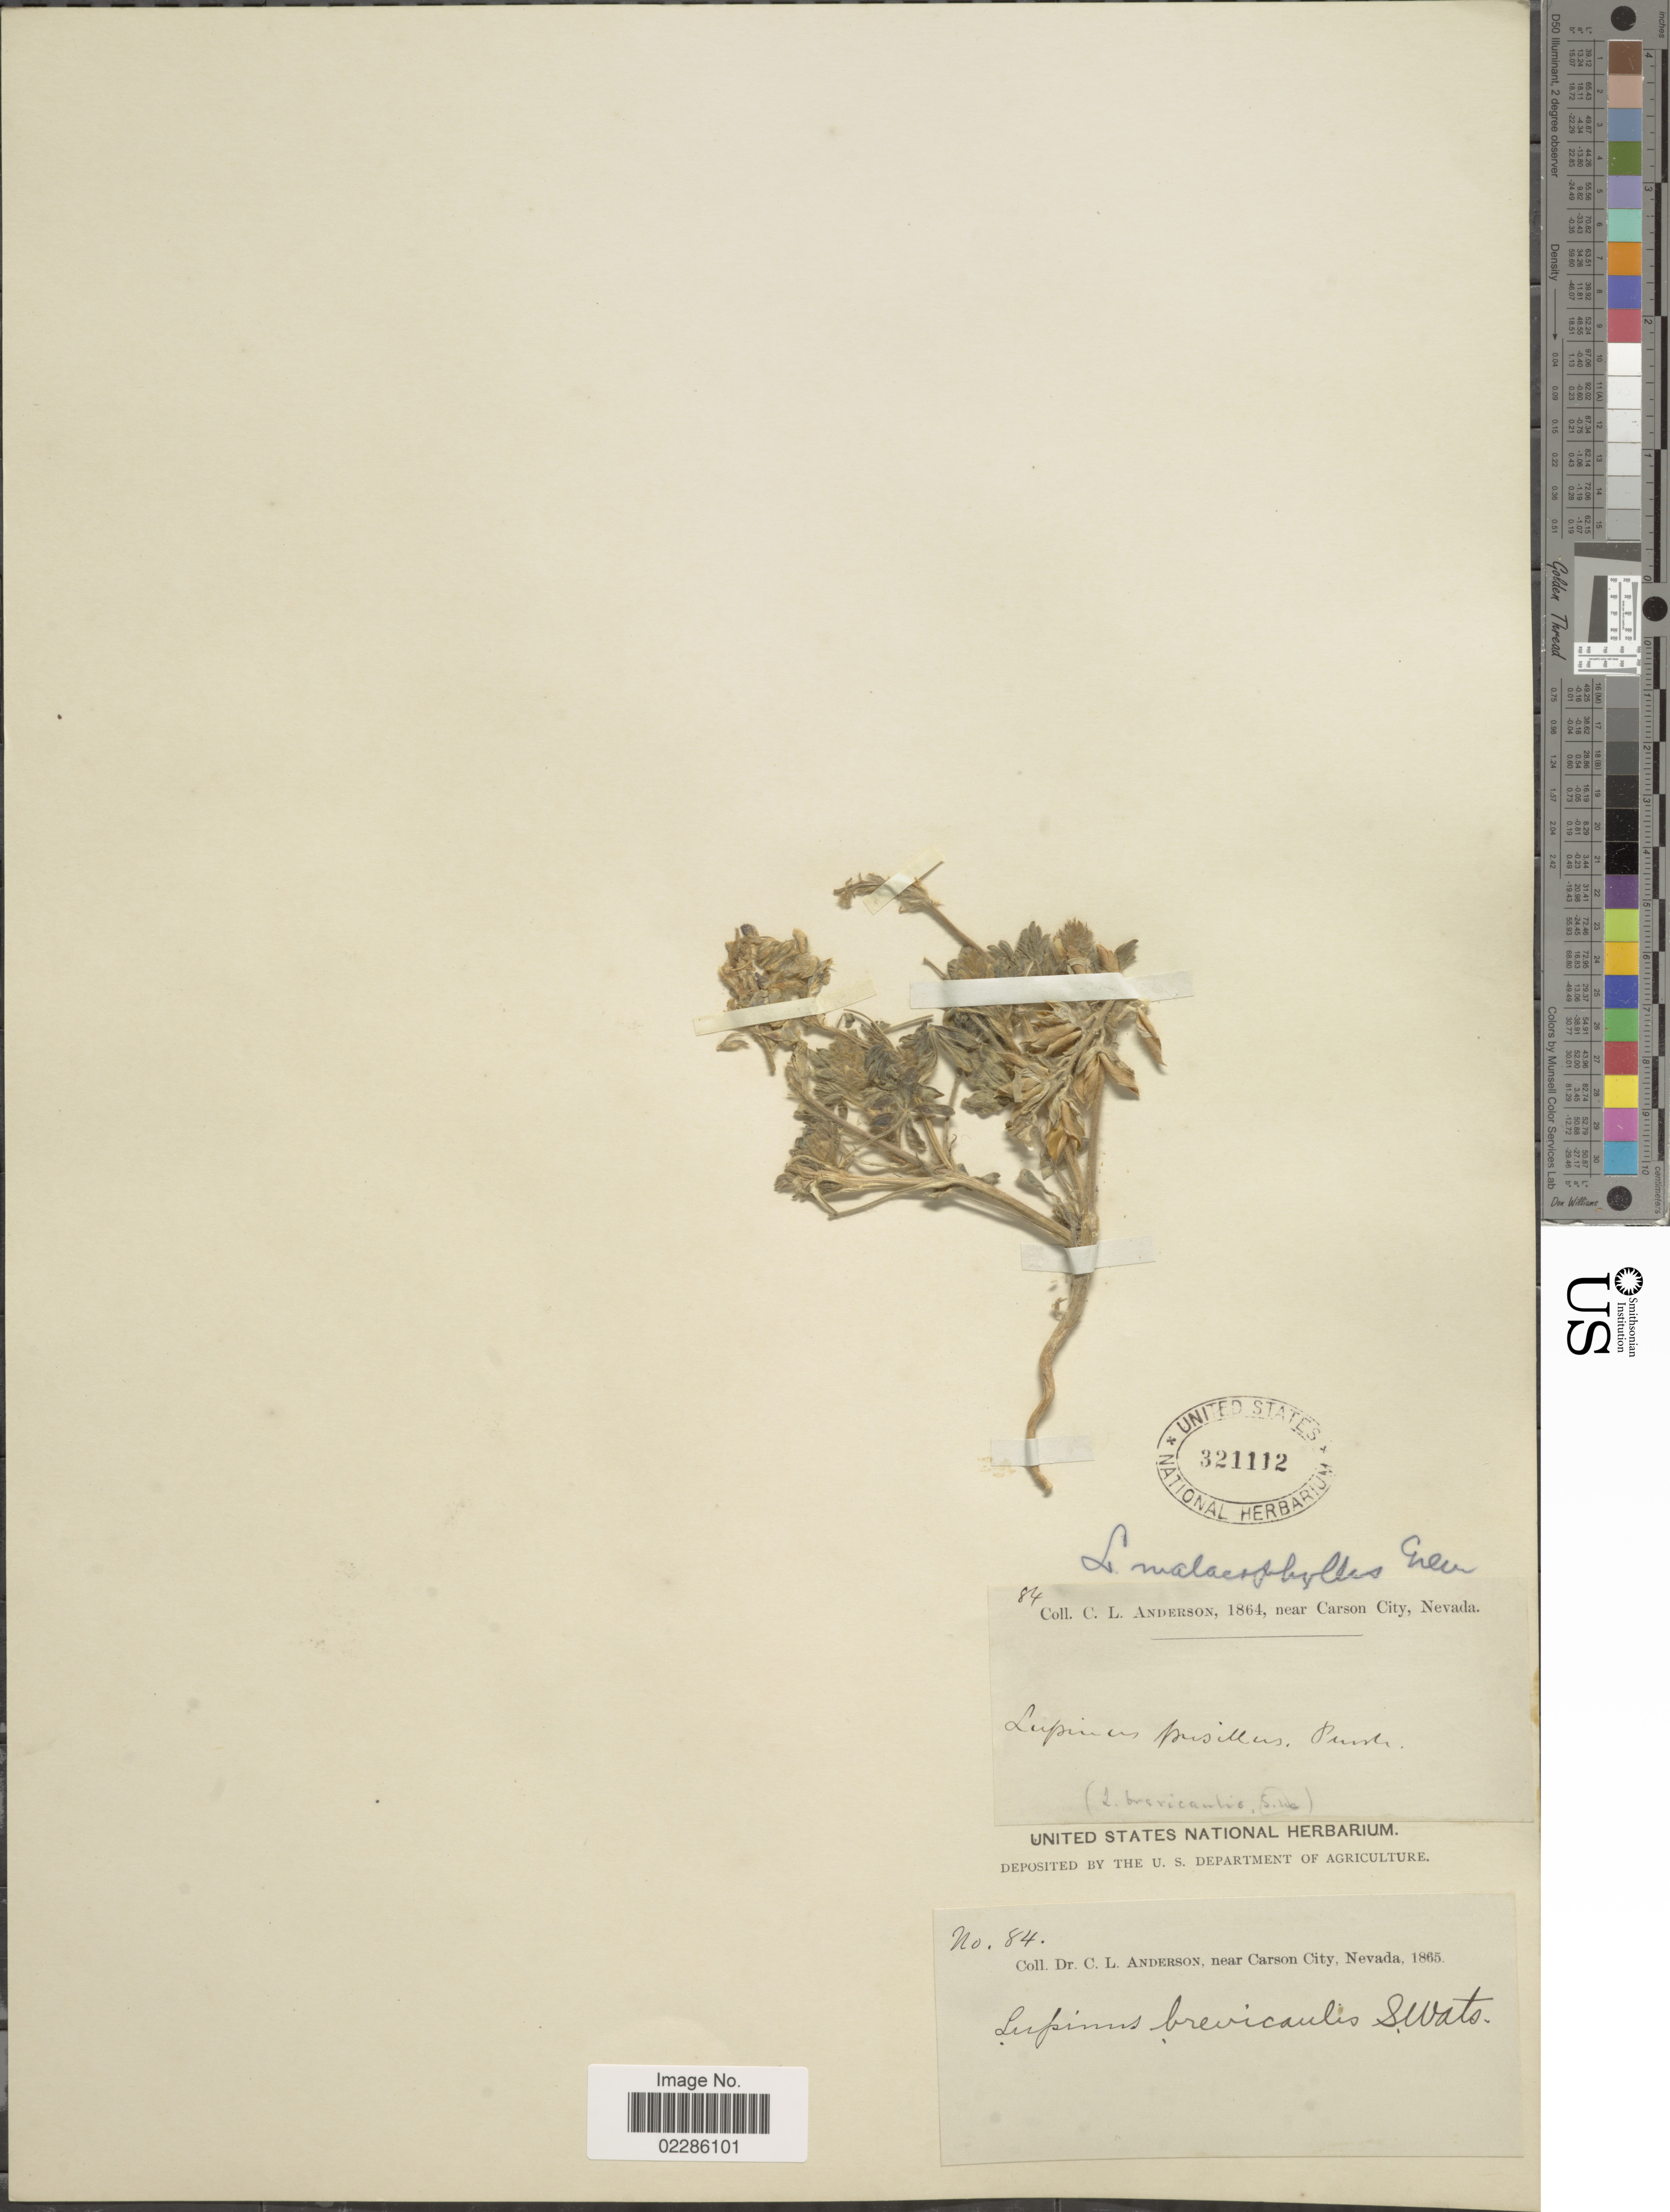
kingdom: Plantae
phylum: Tracheophyta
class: Magnoliopsida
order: Fabales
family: Fabaceae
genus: Lupinus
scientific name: Lupinus malacophyllus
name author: Greene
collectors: C. L. Anderson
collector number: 84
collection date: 1865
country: United States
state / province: Nevada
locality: Near Carson City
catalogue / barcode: US 321112